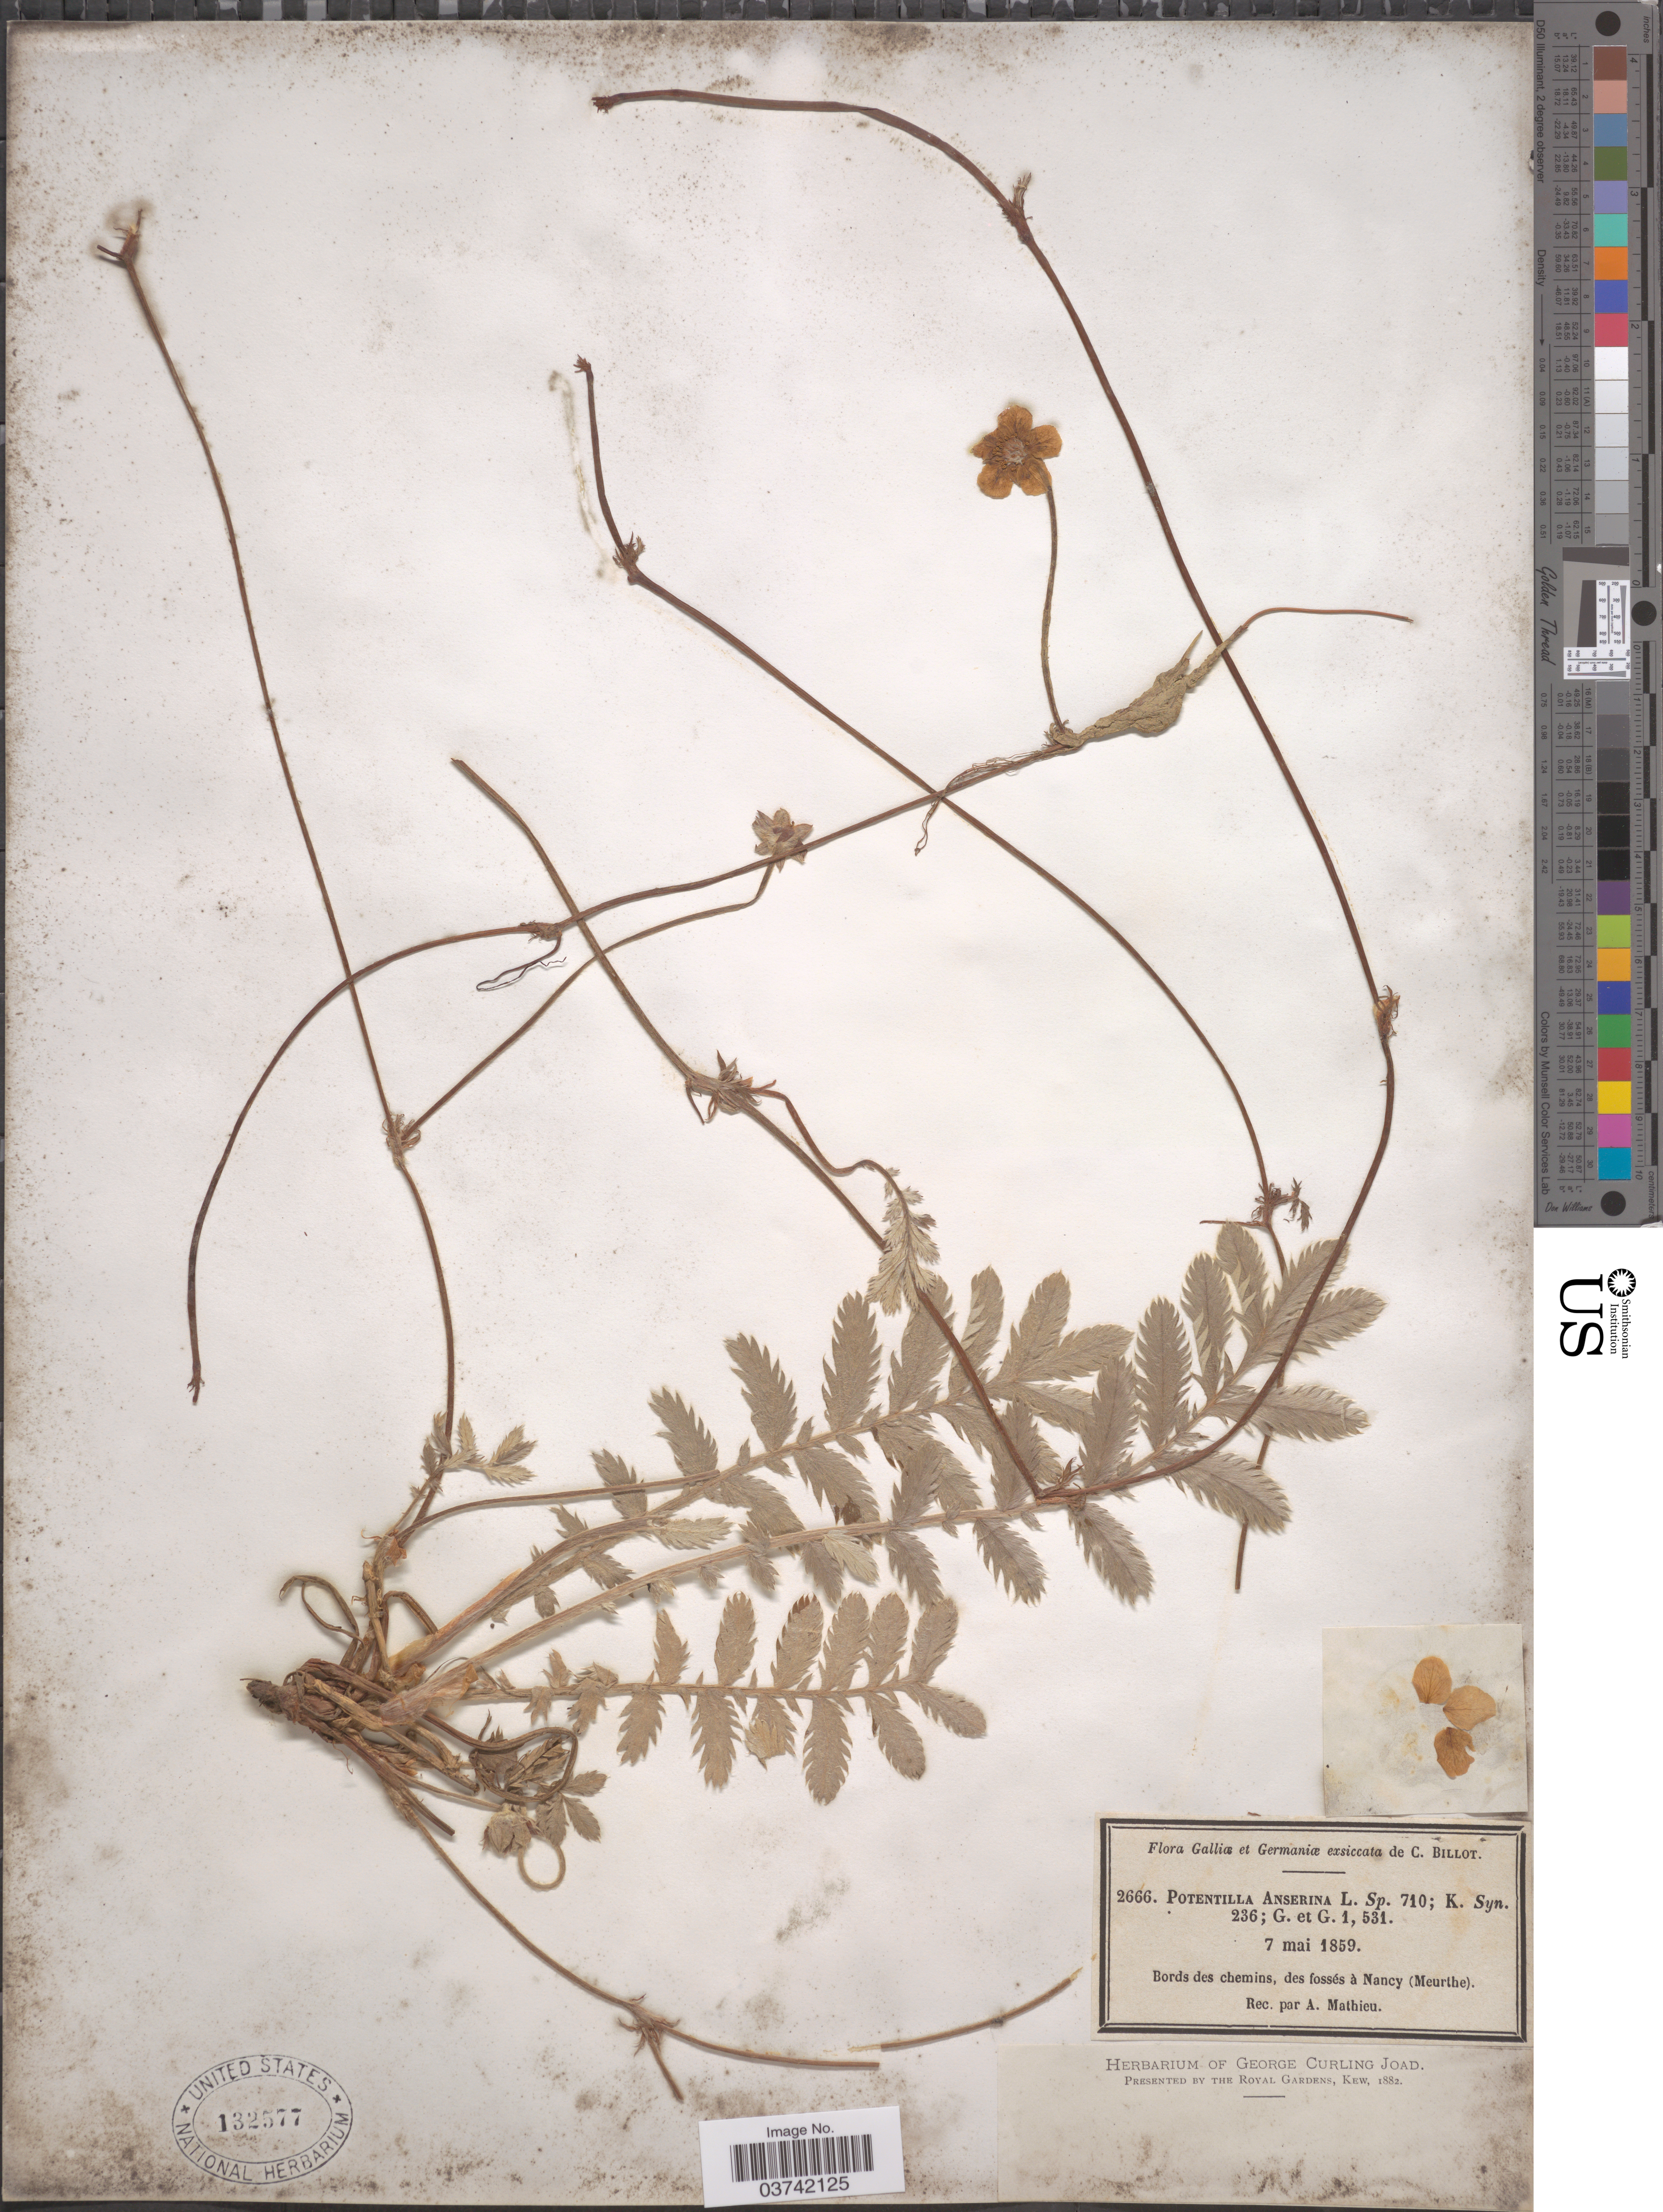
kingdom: Plantae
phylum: Tracheophyta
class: Magnoliopsida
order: Rosales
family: Rosaceae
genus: Argentina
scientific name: Argentina anserina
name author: (L.) Rydb.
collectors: A. Mathieu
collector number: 2666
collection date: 1859-05-07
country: France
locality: Galliæ et Germaniæ. Bords des chemins, des fossés à Nancy (Meurthe).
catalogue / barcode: US 132577